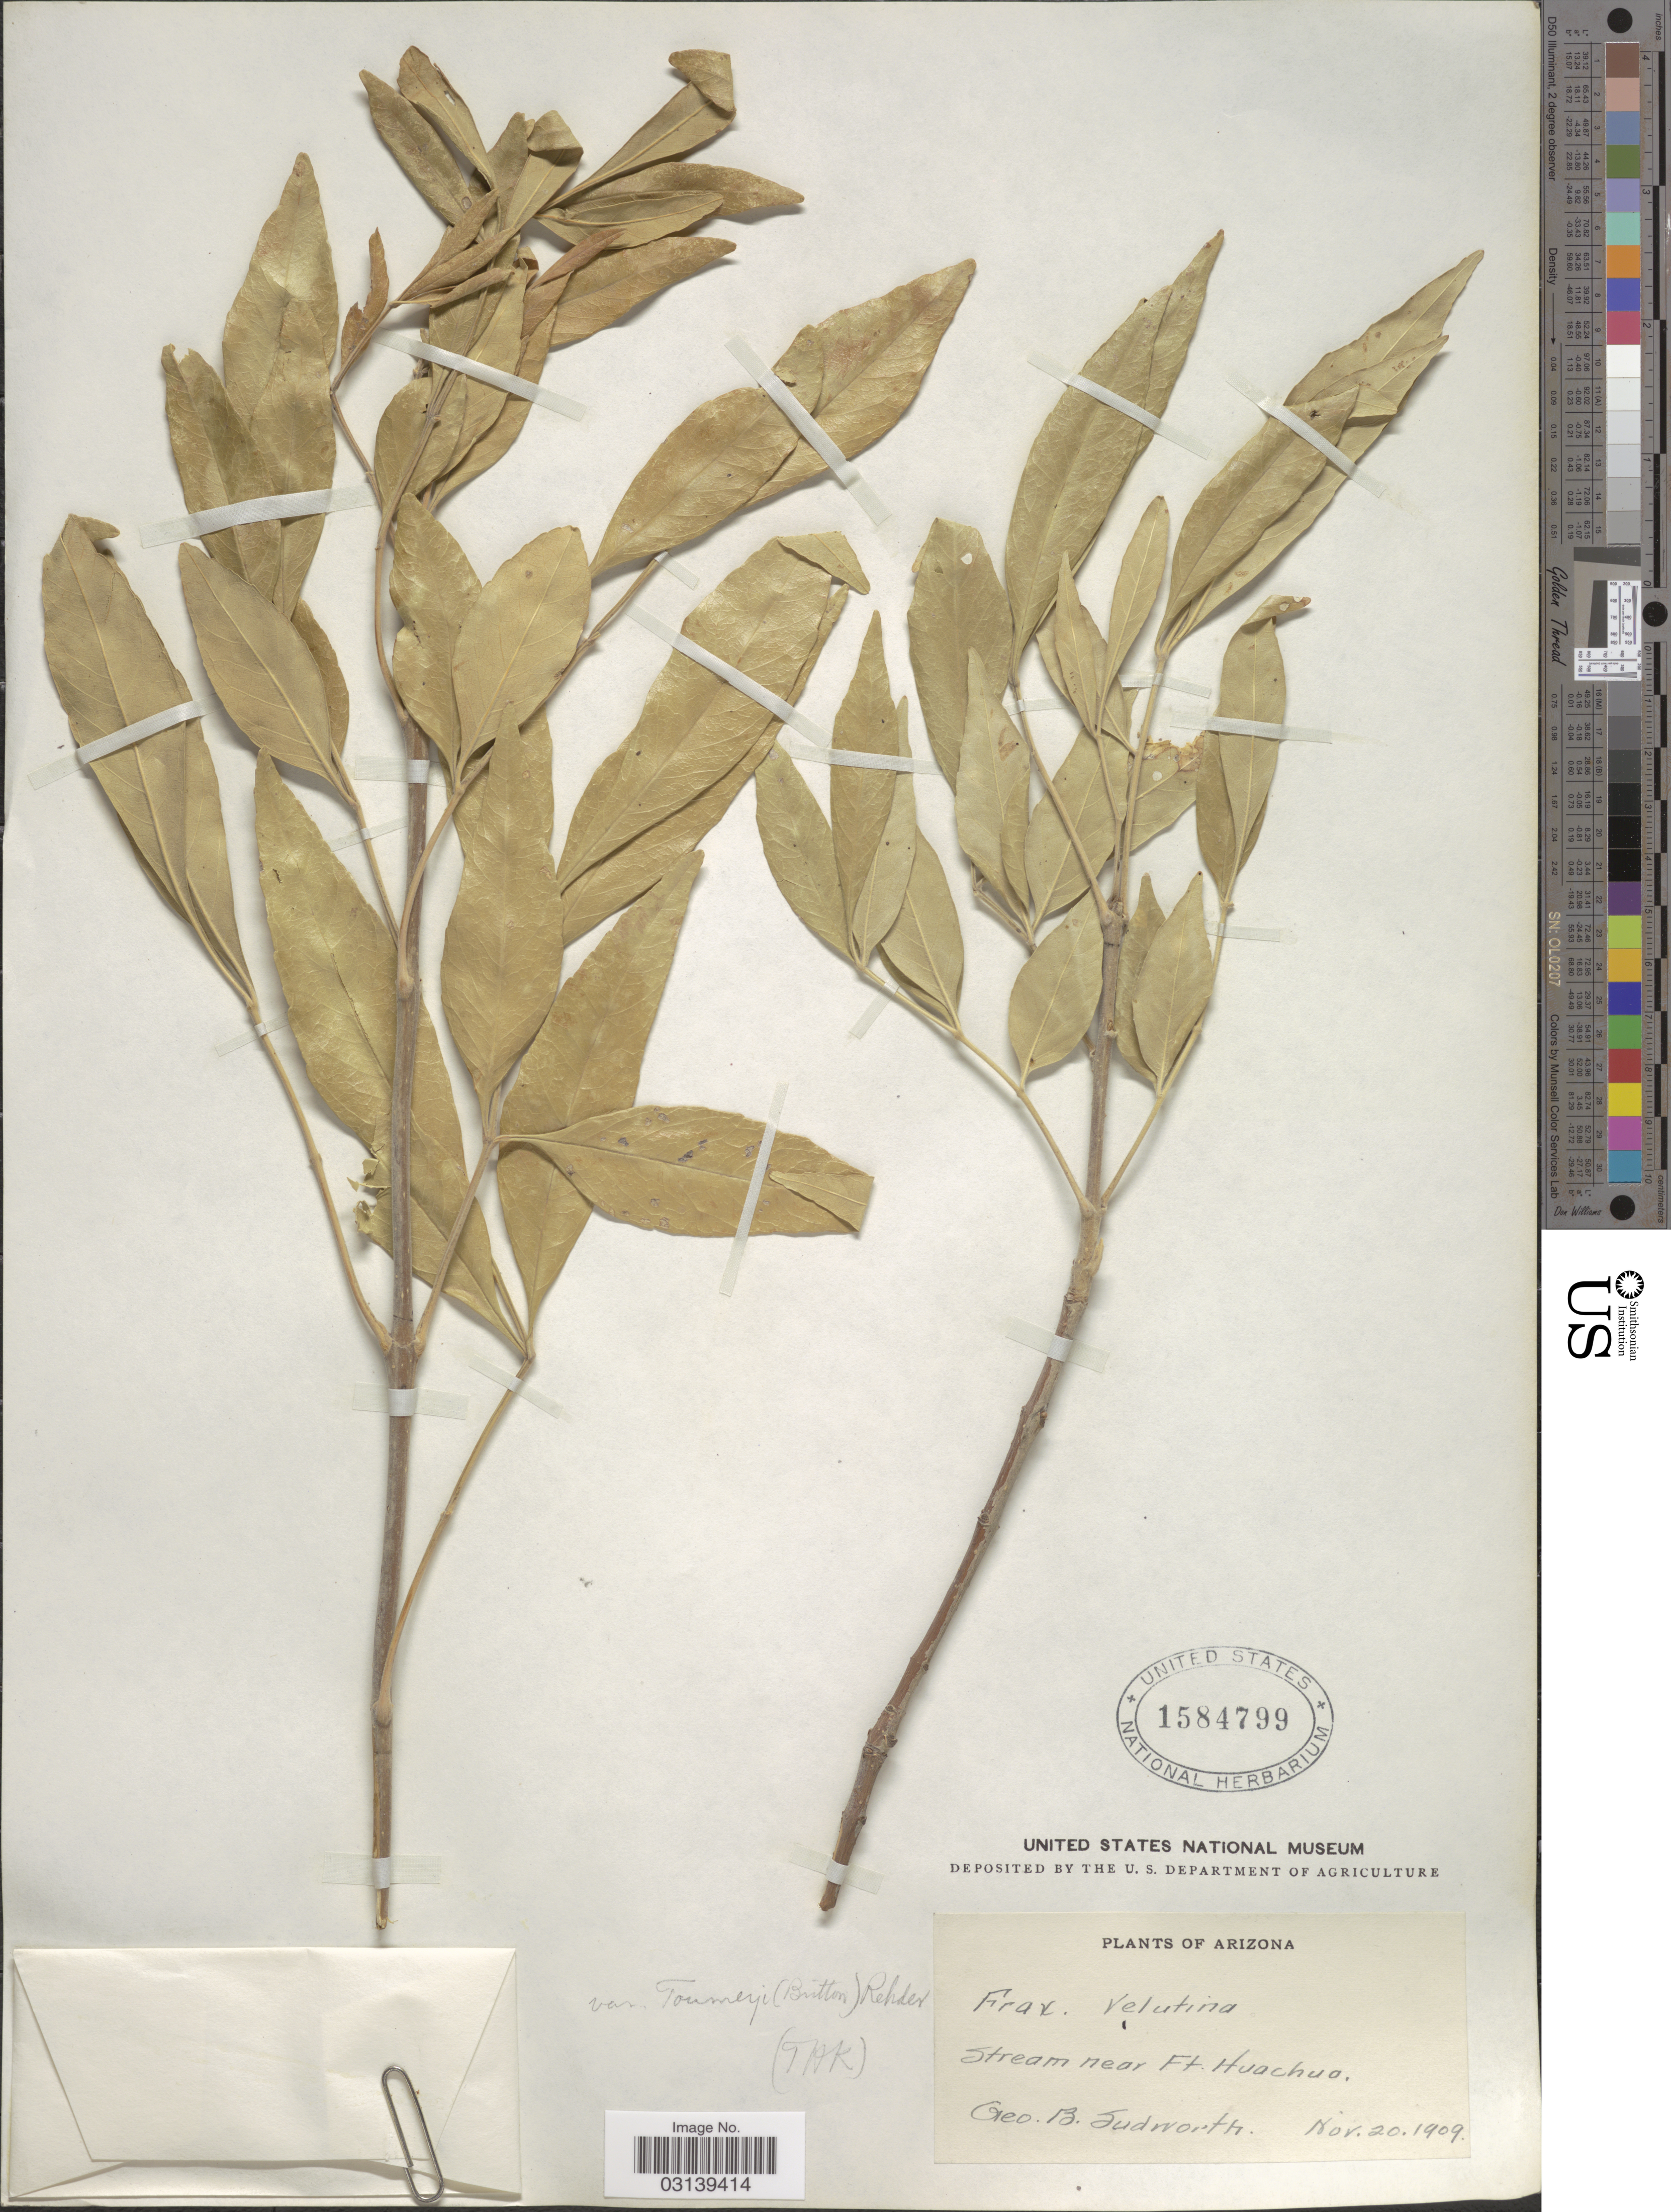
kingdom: Plantae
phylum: Tracheophyta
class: Magnoliopsida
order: Lamiales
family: Oleaceae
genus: Fraxinus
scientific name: Fraxinus velutina var. toumeyi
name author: (Britton) Rehder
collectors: G. B. Sudworth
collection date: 1909-11-20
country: United States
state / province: Arizona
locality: Stream near ft. Huachua.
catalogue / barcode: US 1584799